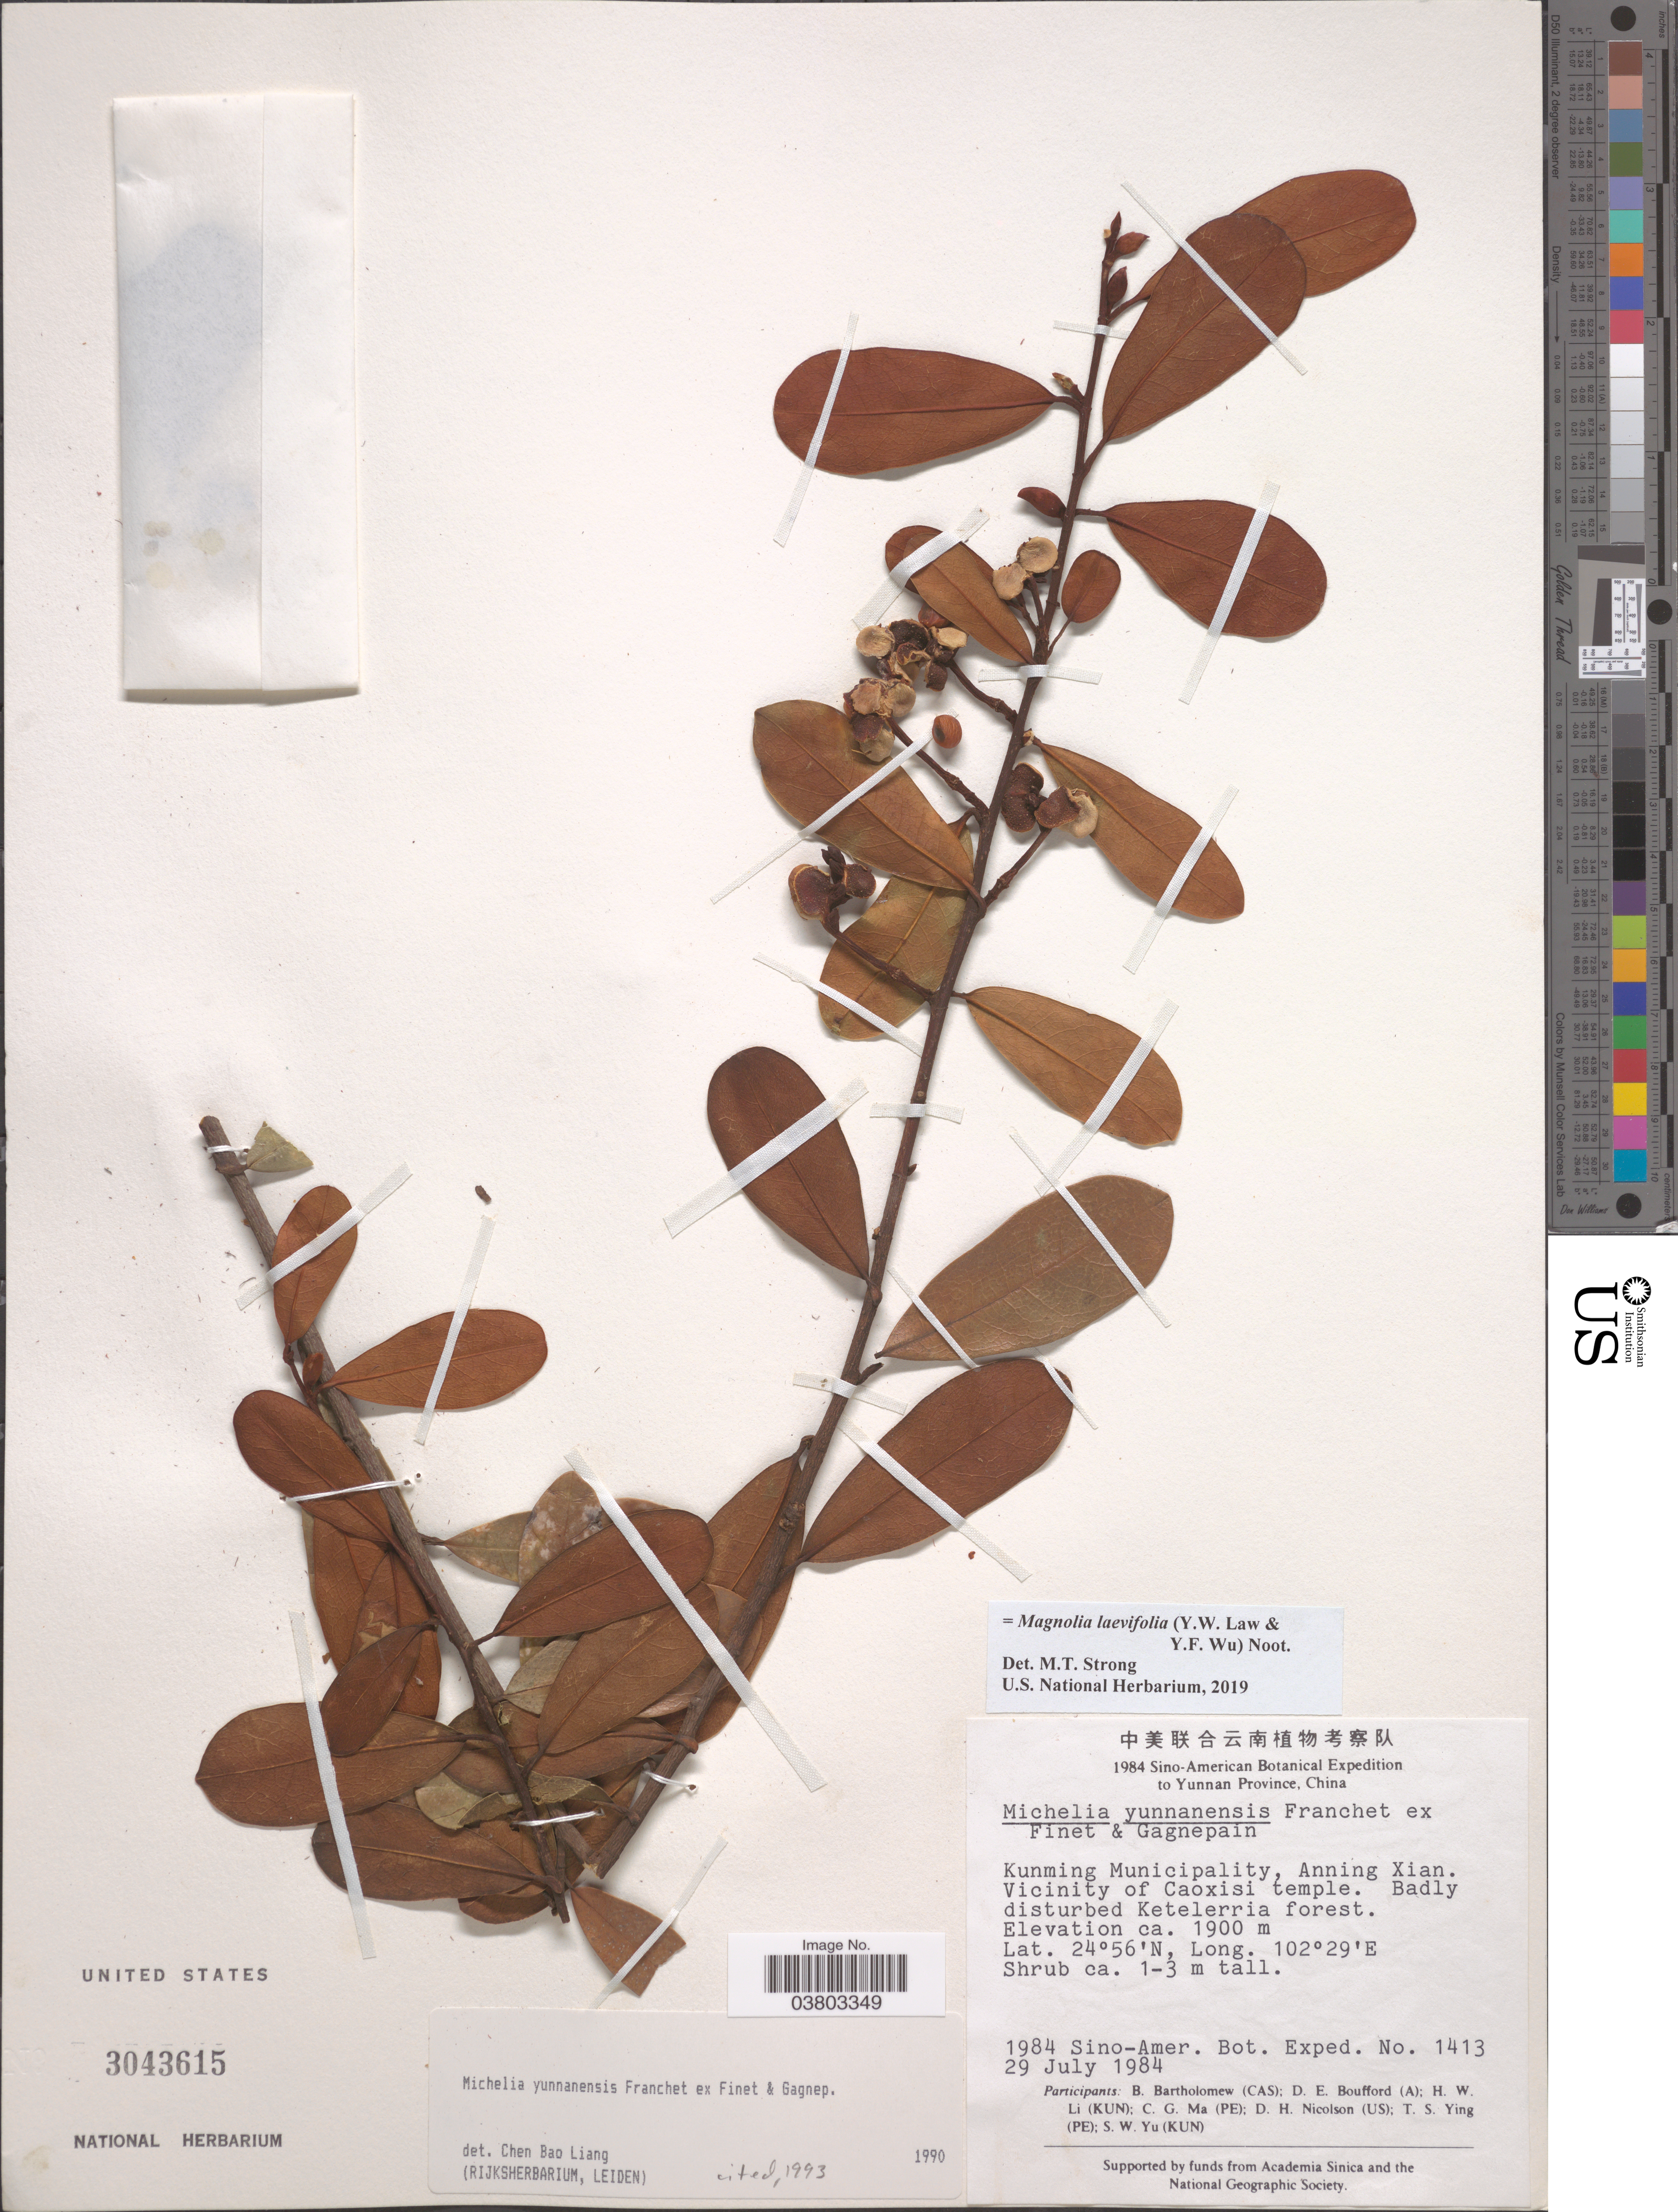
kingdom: Plantae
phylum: Tracheophyta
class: Magnoliopsida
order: Magnoliales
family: Magnoliaceae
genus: Magnolia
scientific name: Magnolia laevifolia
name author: (Y.W. Law & Y.F. Wu) Noot.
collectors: Sino-Amer. Bot. Exped. 1984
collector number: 1413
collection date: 1984-07-29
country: China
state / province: Yunnan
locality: Kunming Municipality, Anning Xian. Vicinity of Caoxisi temple. Badly disturbed Ketelerria forest.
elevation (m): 1900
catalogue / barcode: US 3043615